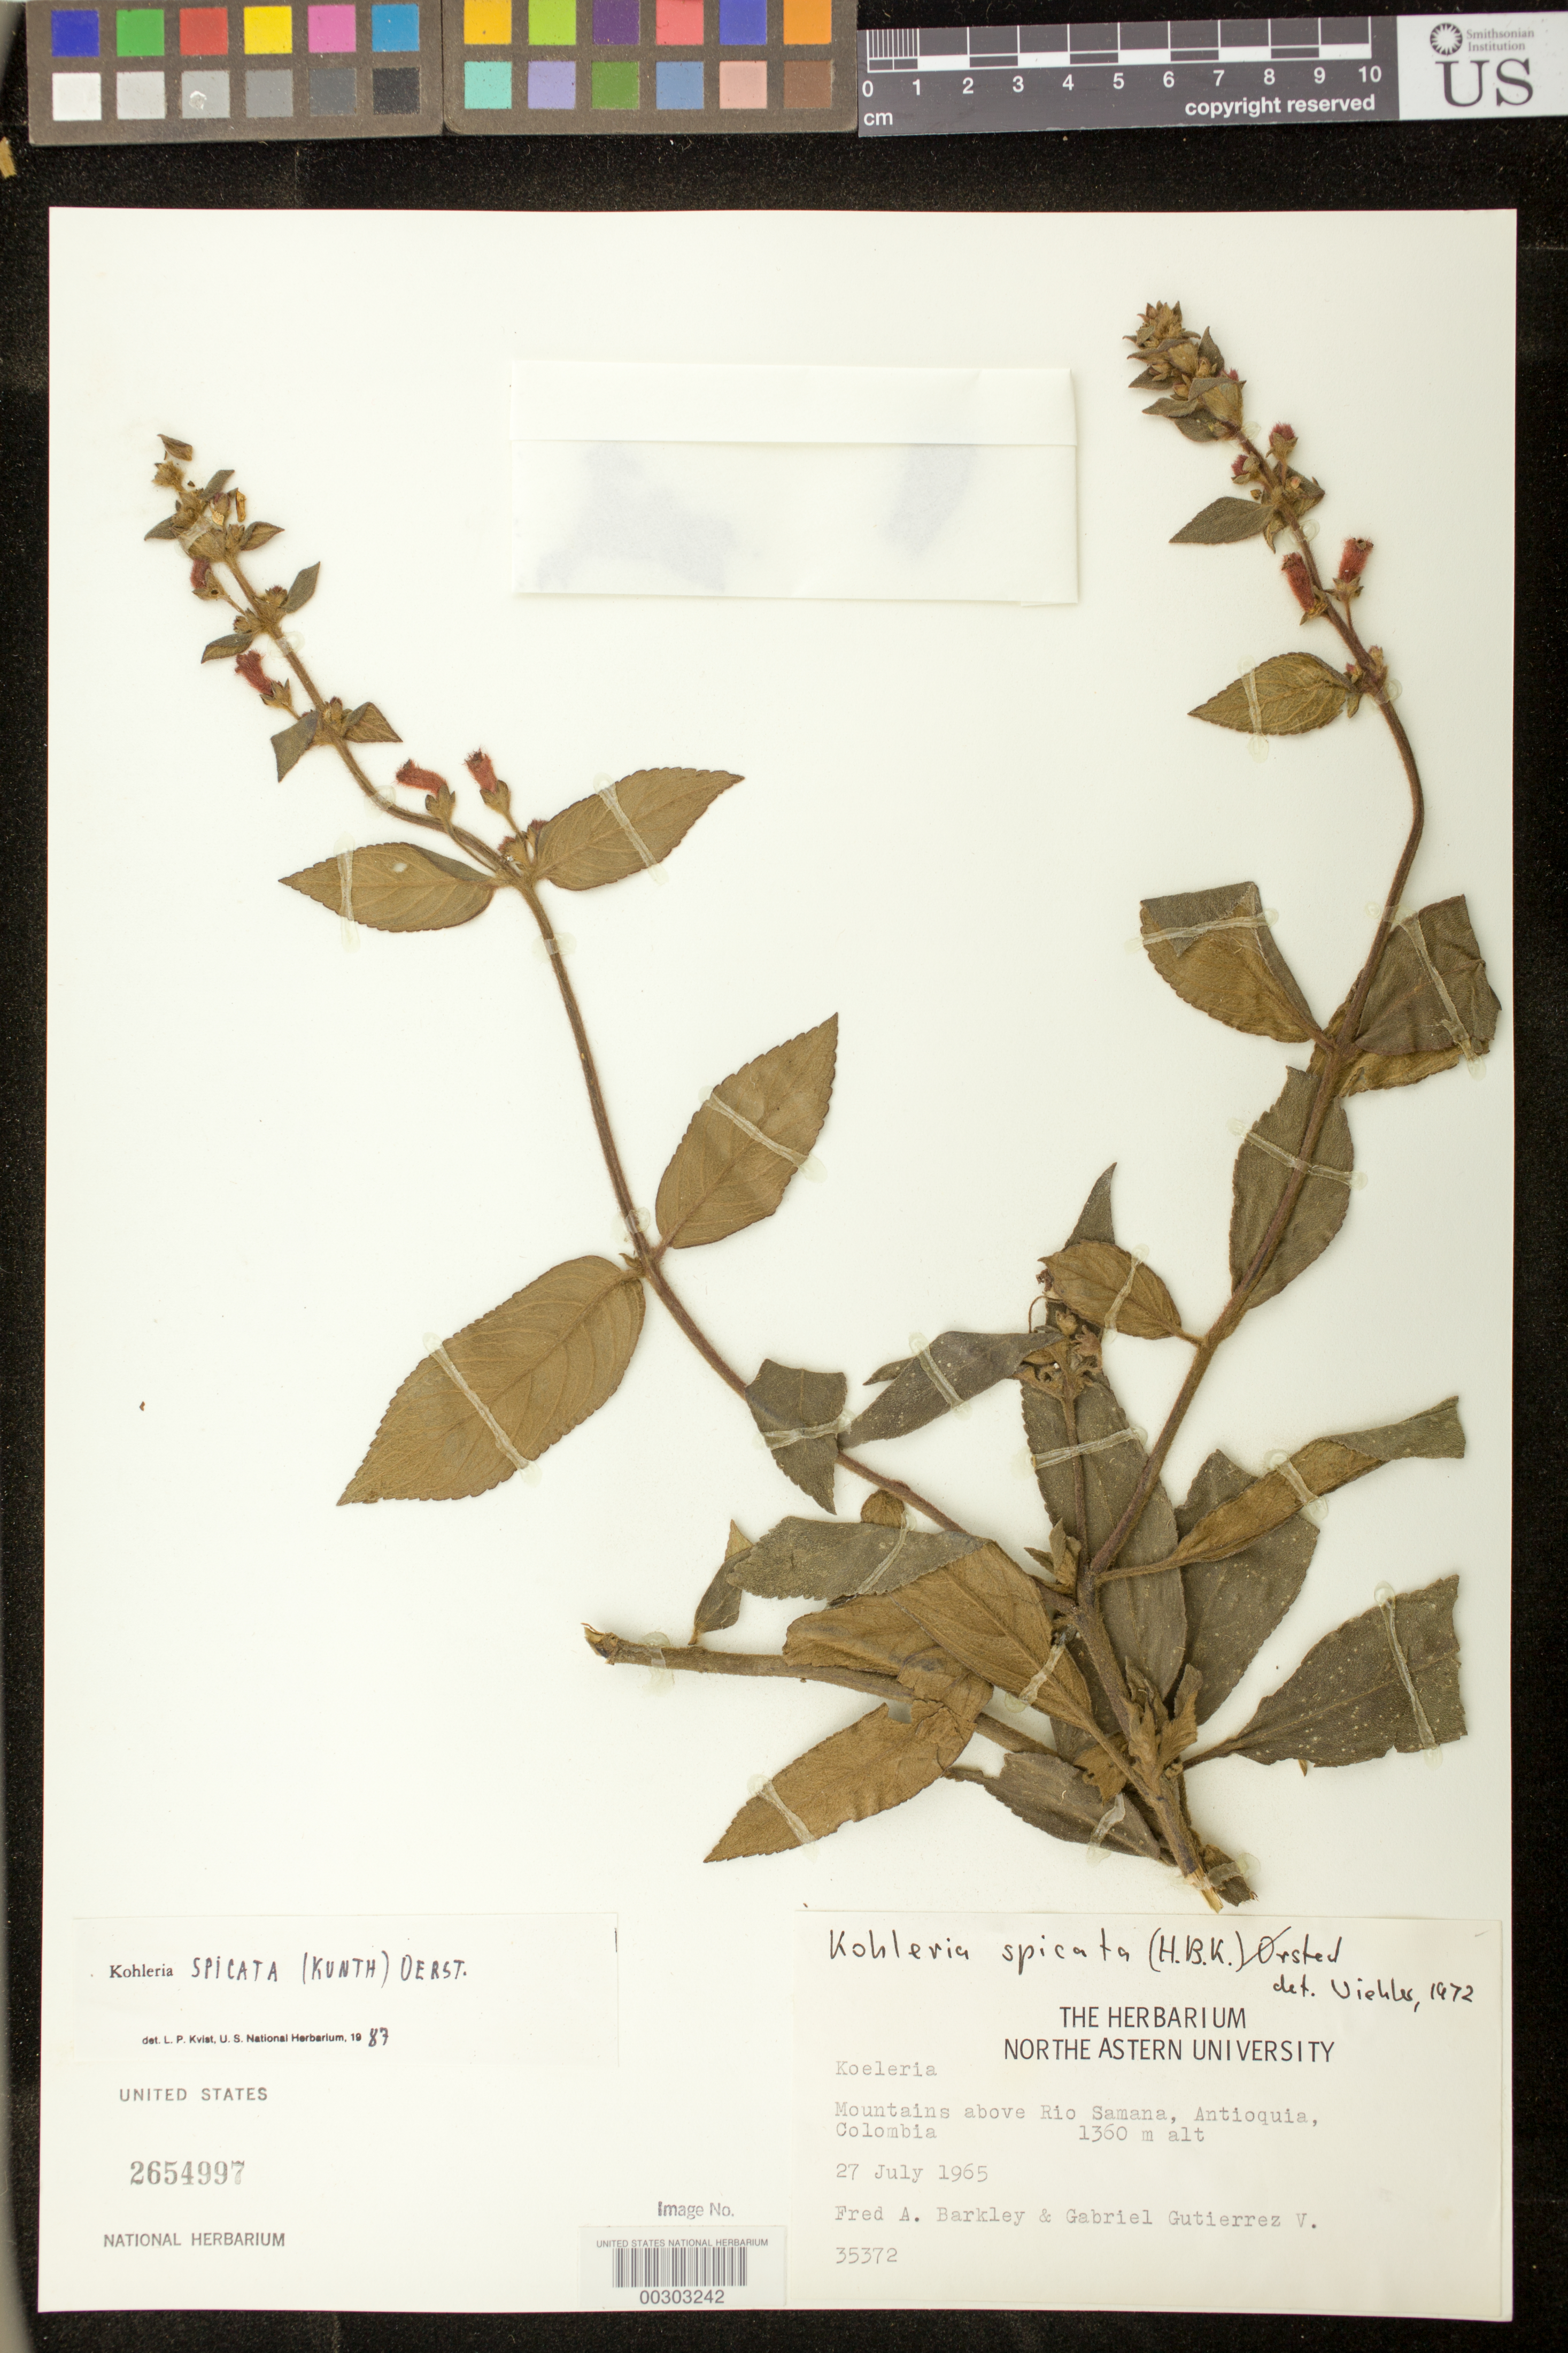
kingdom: Plantae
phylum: Tracheophyta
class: Magnoliopsida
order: Lamiales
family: Gesneriaceae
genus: Kohleria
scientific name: Kohleria spicata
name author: (Kunth) Oerst.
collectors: F. A. Barkley & G. Gutiérrez V.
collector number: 35372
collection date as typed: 27 Jul 1965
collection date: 1965-07-27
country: Colombia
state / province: Antioquia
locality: Mountains above Rio Samana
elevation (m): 1360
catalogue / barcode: US 2654997